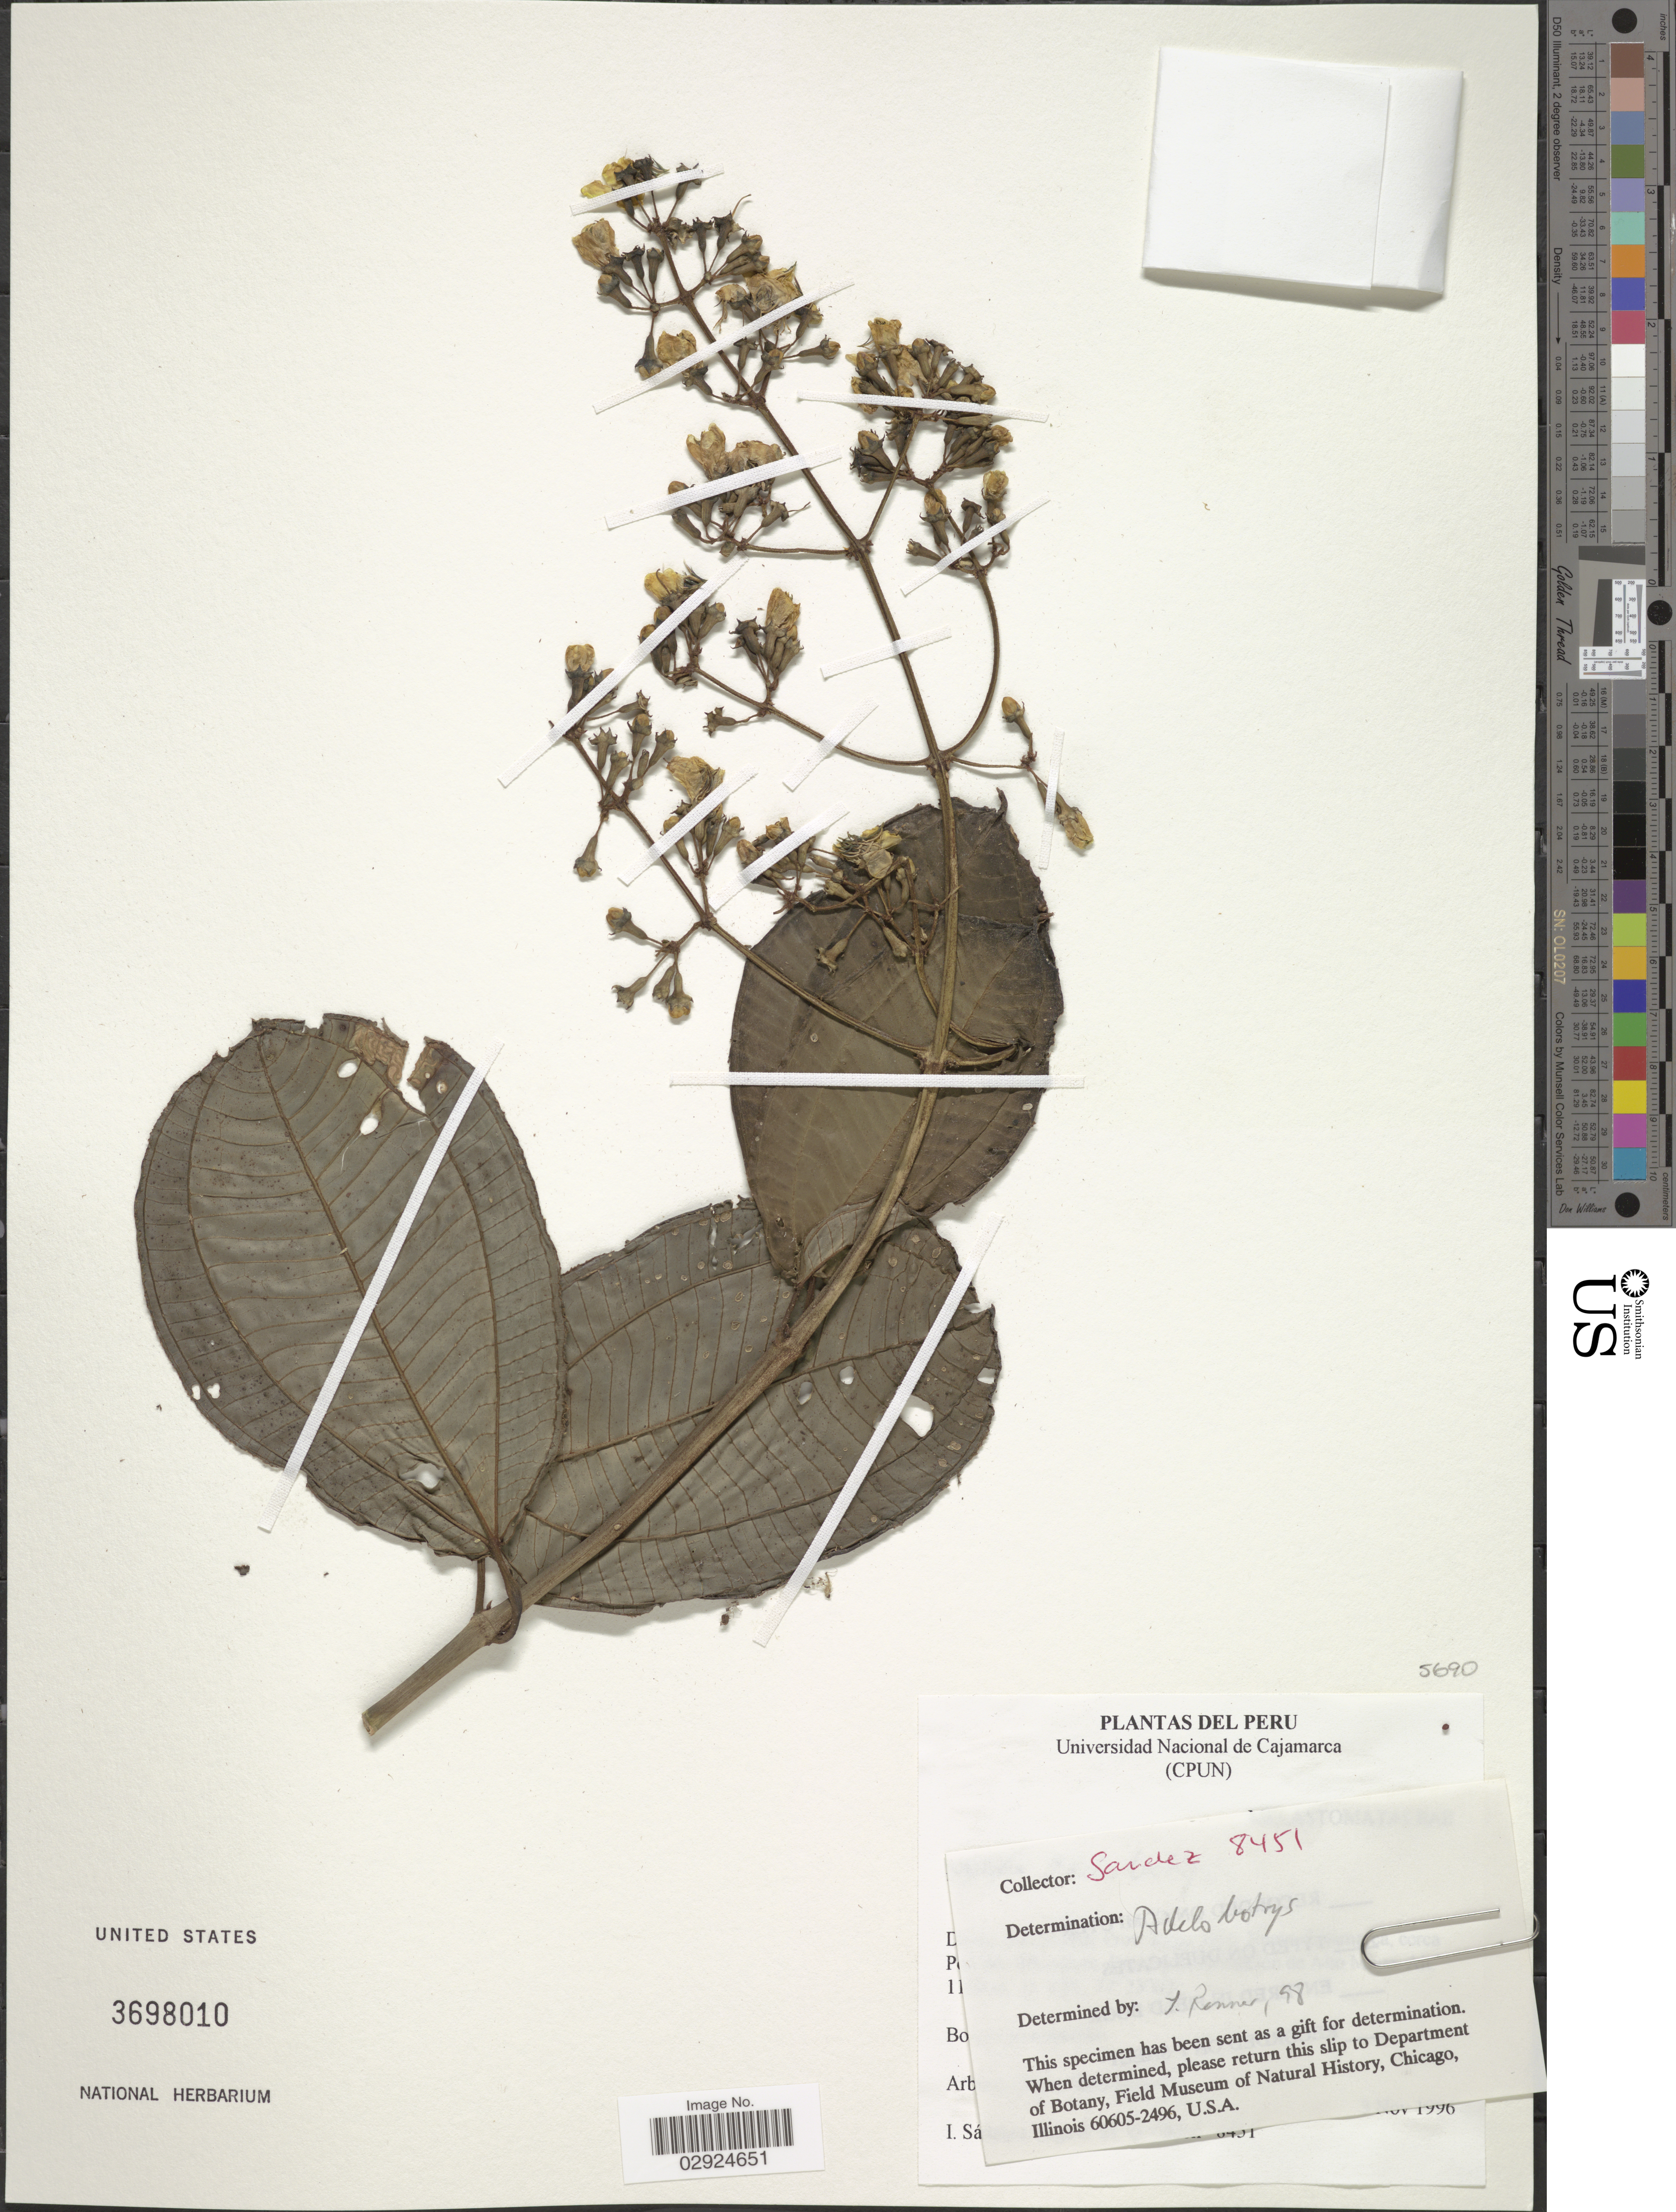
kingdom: Plantae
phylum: Tracheophyta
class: Magnoliopsida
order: Myrtales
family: Melastomataceae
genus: Adelobotrys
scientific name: Adelobotrys sp.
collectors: Sardez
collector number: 8451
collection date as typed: ! 1996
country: Peru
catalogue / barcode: US 3698010